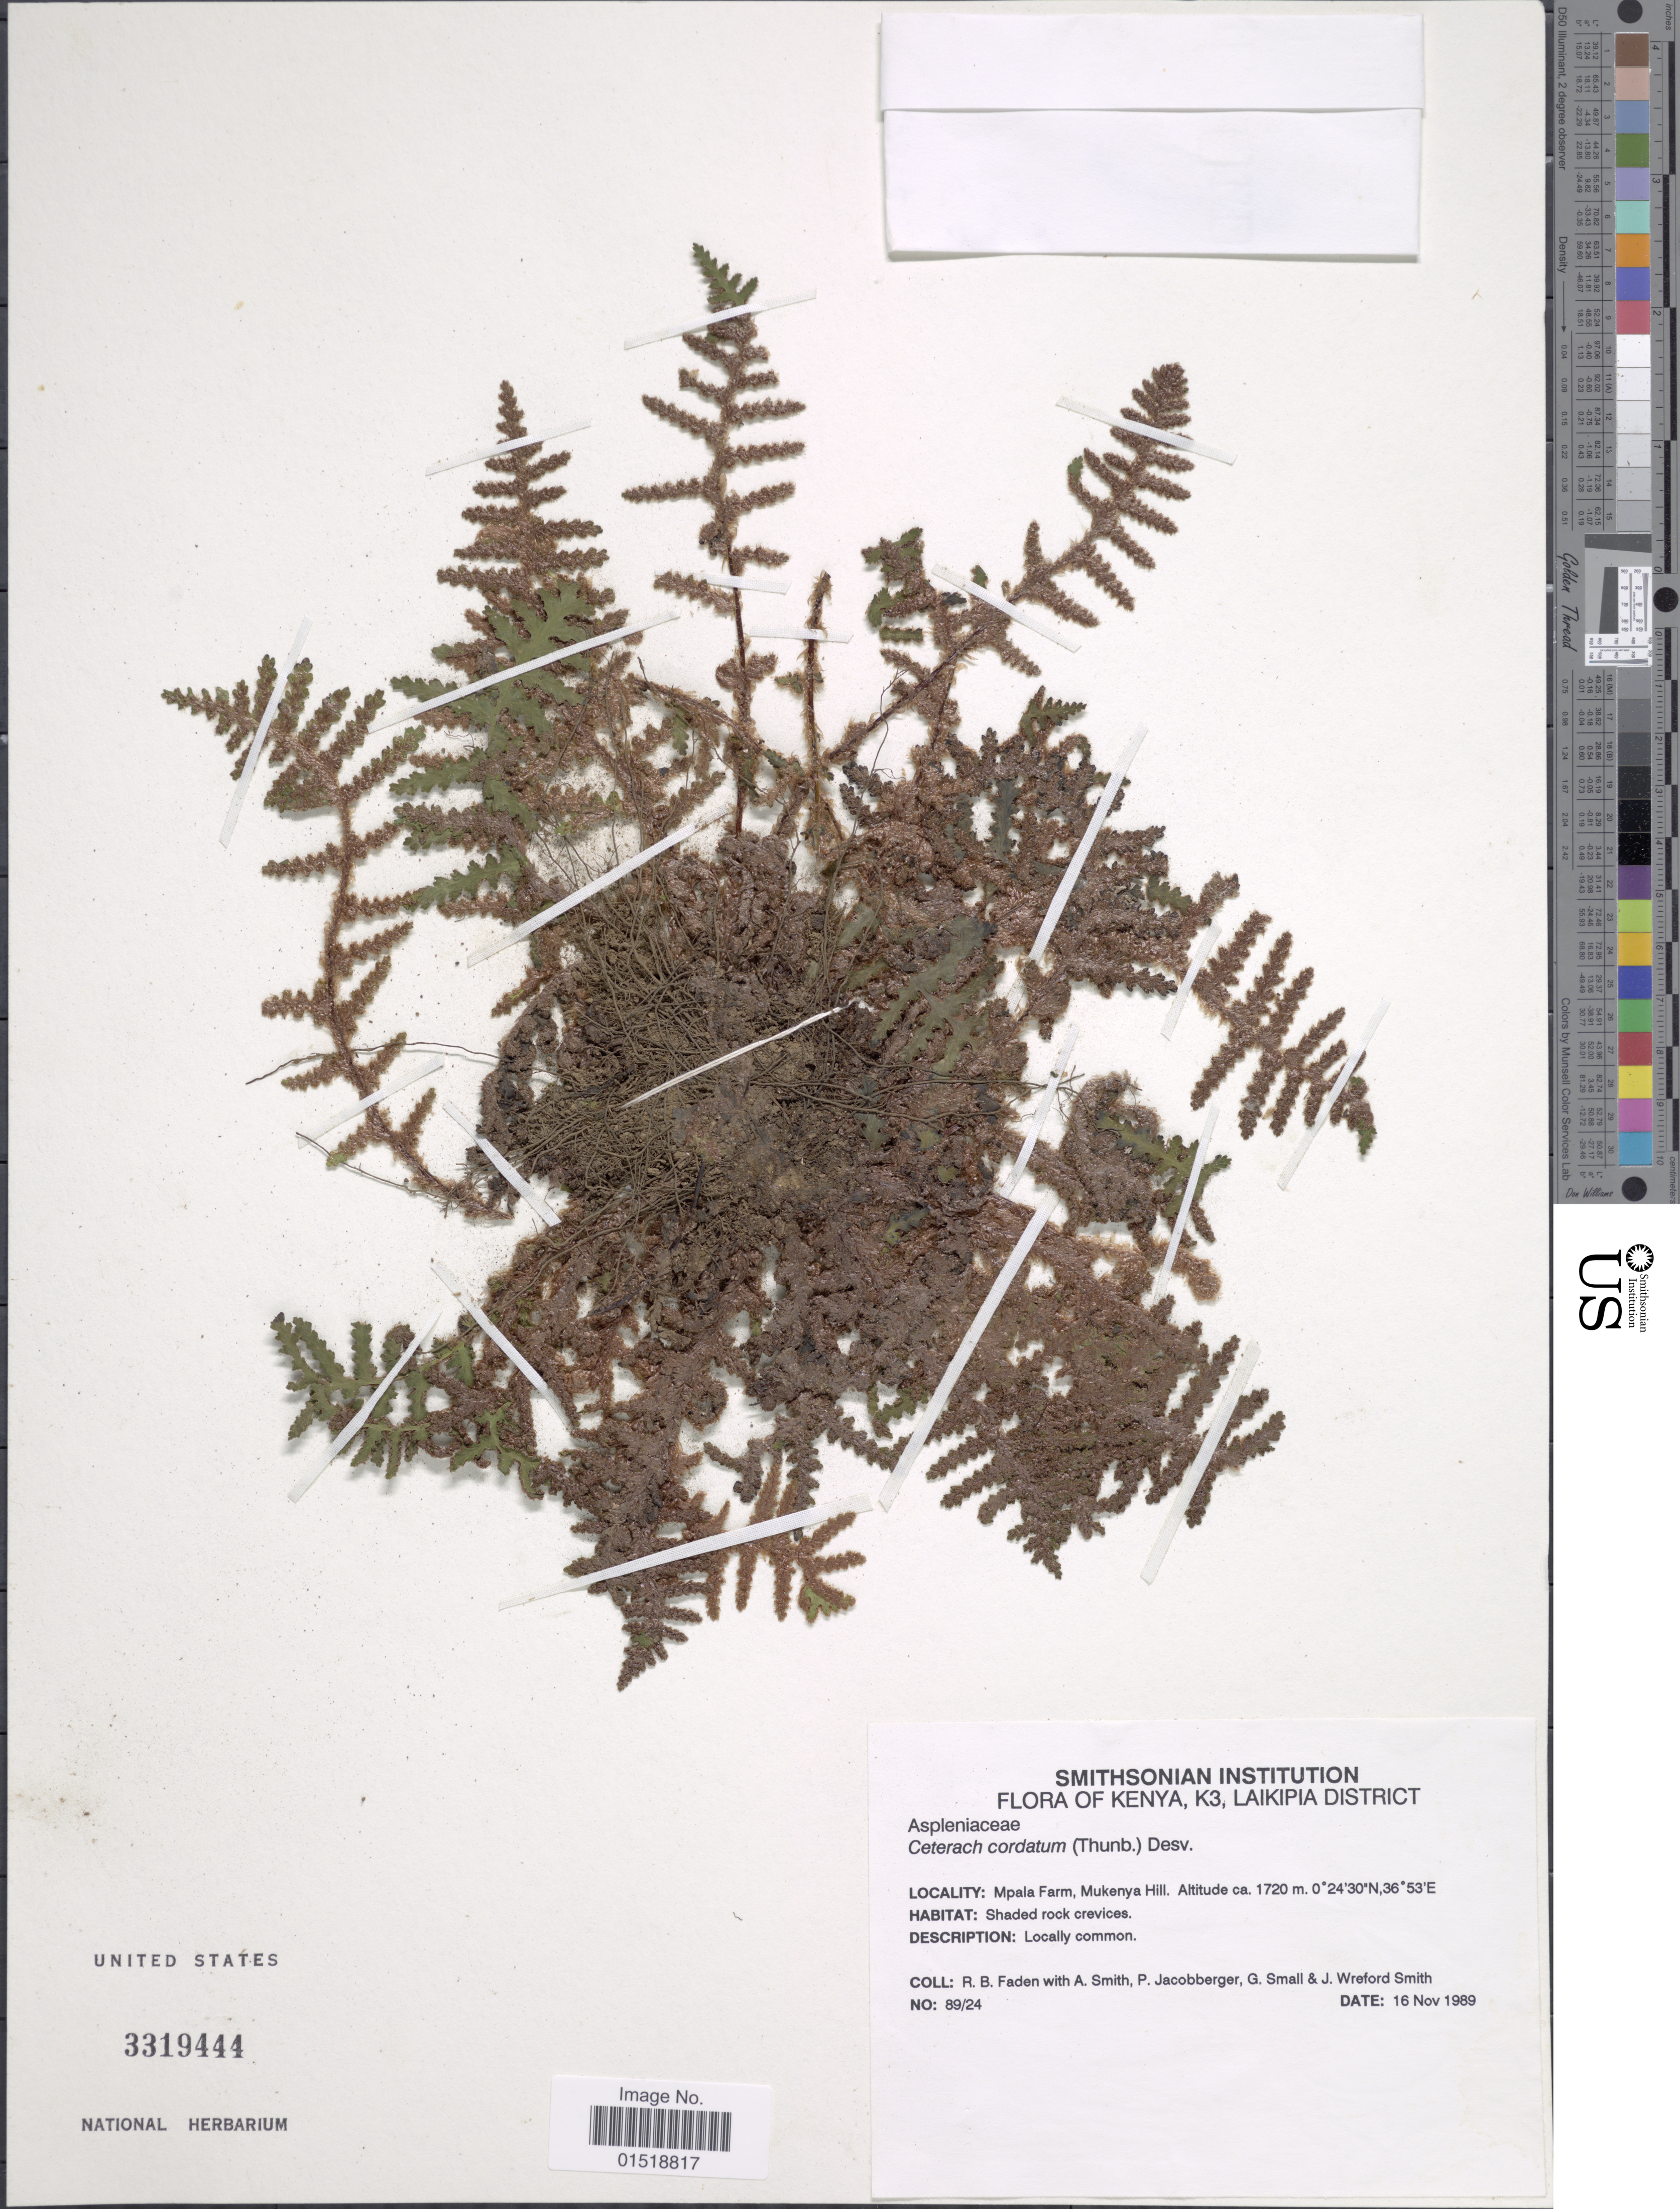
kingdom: Plantae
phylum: Tracheophyta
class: Polypodiopsida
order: Polypodiales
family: Aspleniaceae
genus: Asplenium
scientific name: Asplenium cordatum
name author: (Thunb.) Sw.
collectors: R. B. Faden, A. Smith, P. Jacobberger, G. Small & J. W. Smith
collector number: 89/24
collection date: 1989-11-16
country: Kenya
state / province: Laikipia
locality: K3. Mpala Farm, Mukenya Hill.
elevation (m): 1720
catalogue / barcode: US 3319444